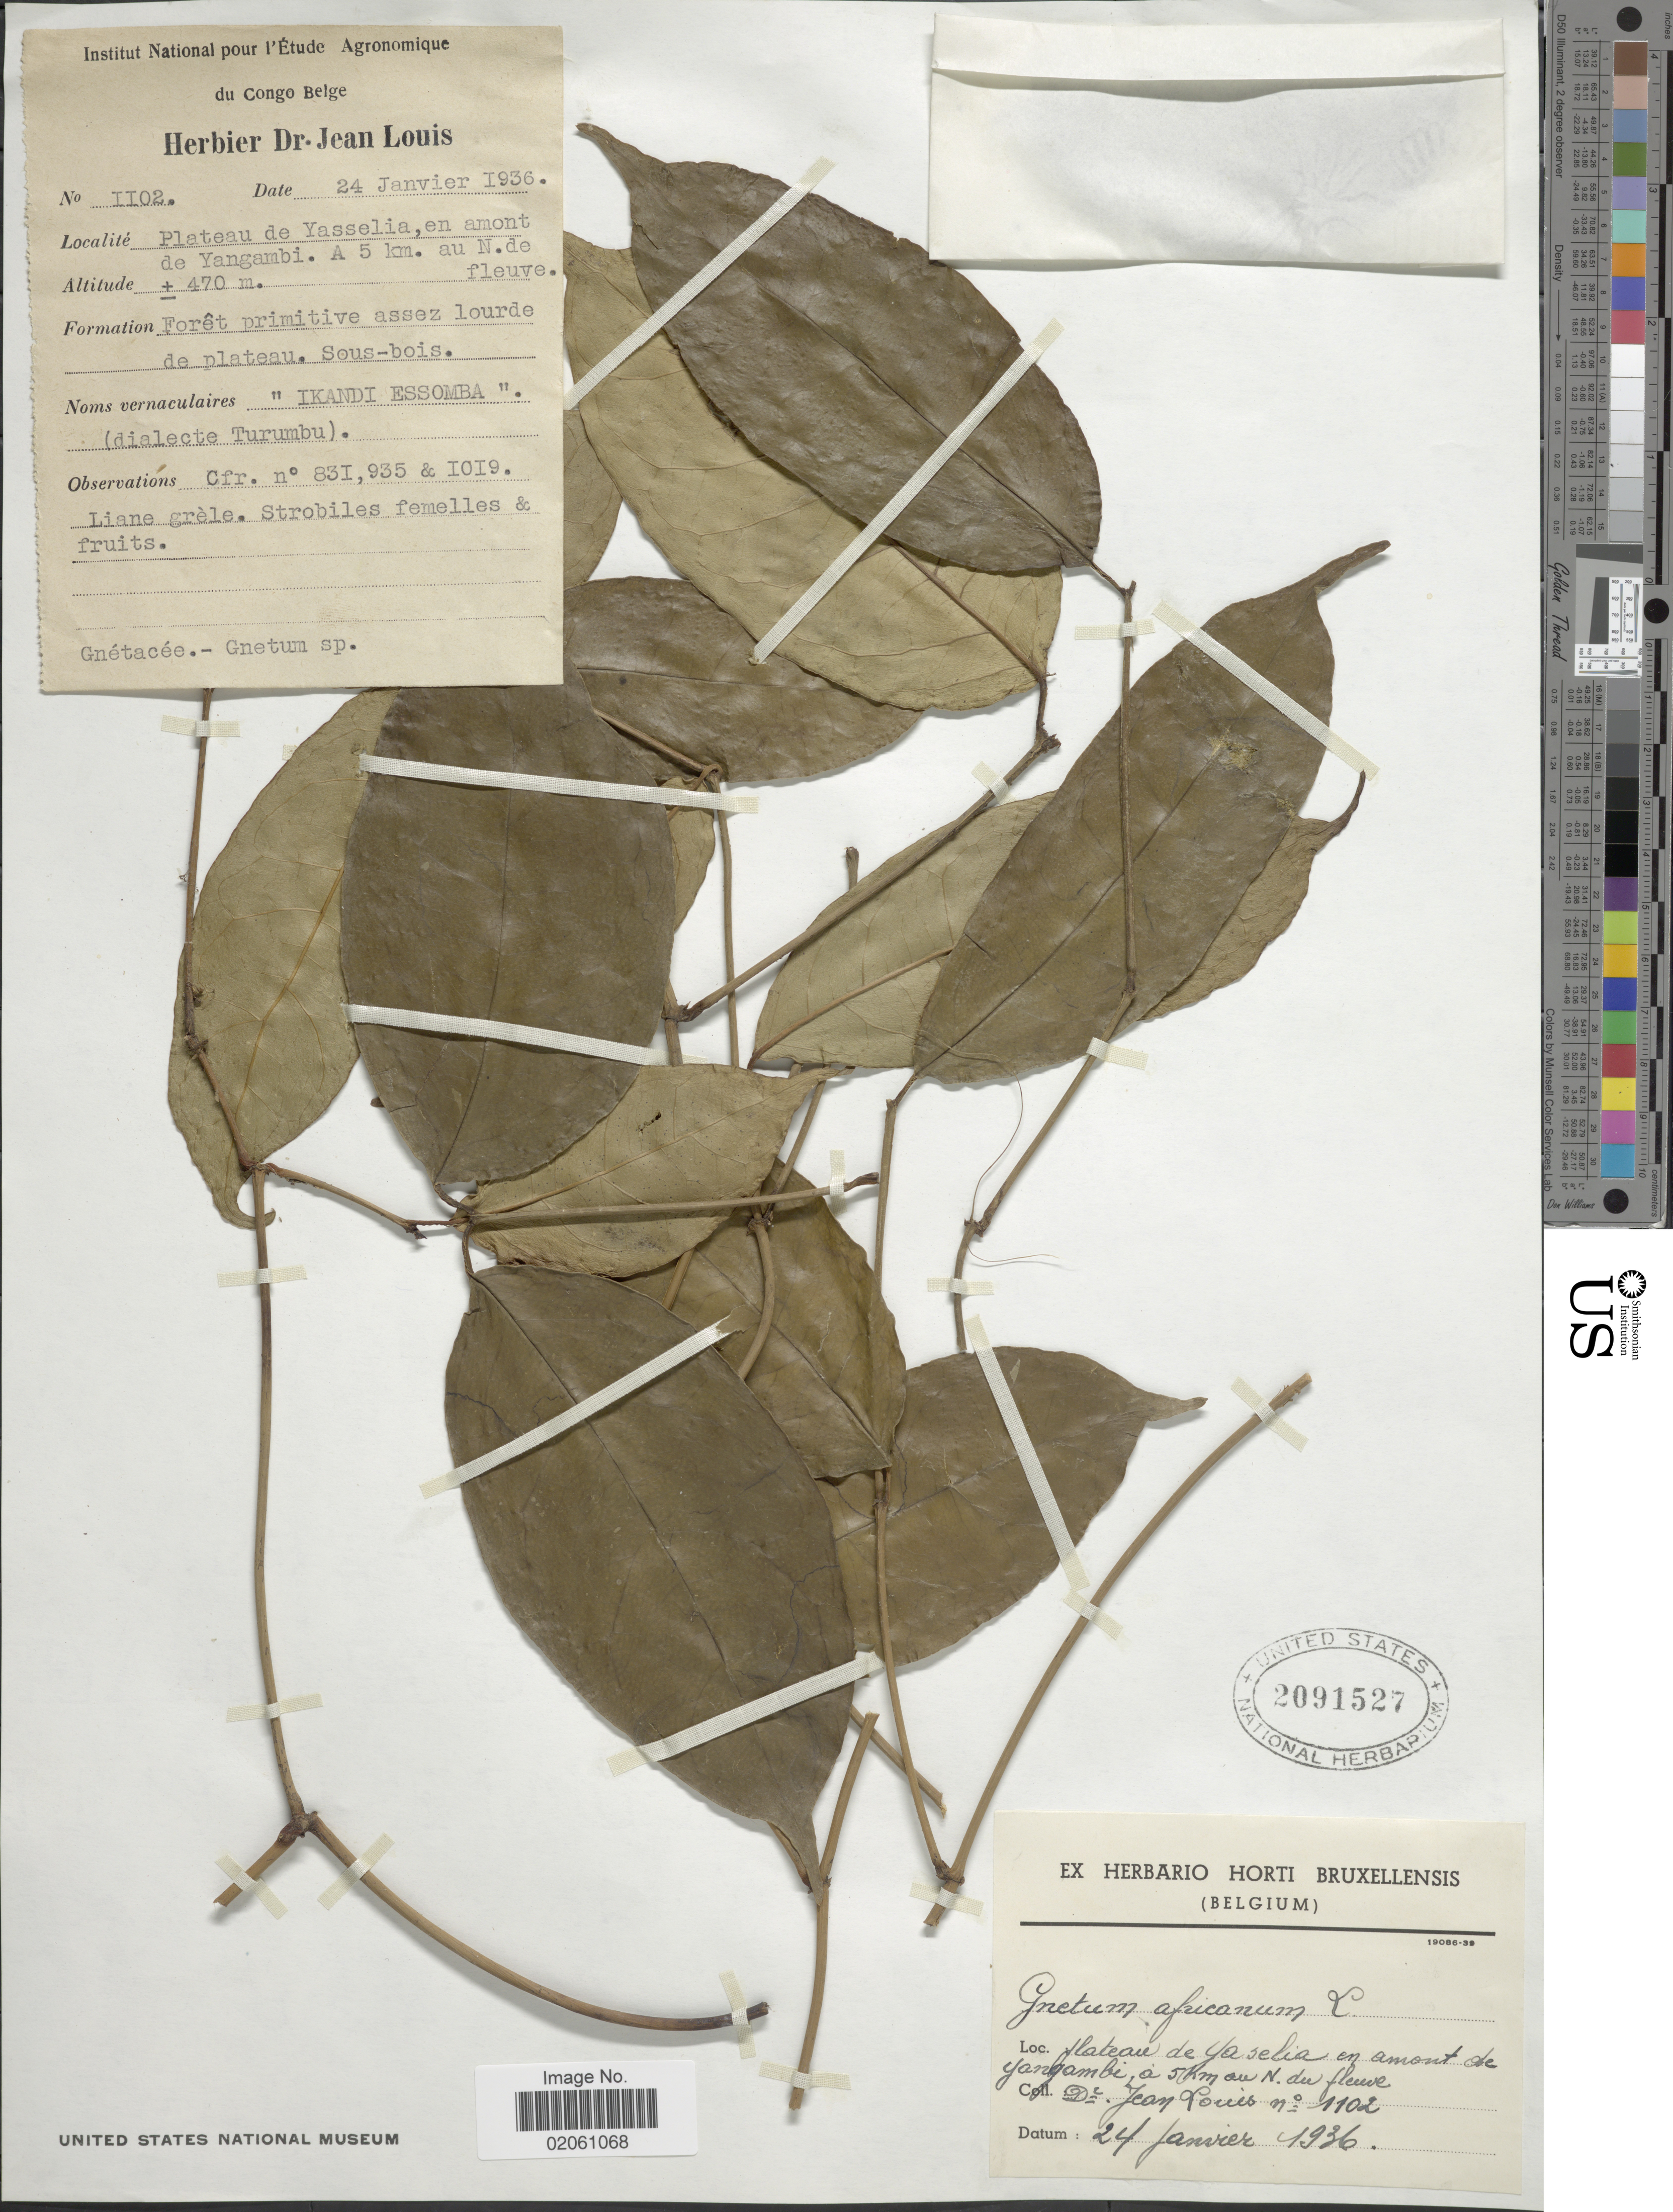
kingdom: Plantae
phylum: Tracheophyta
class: Gnetopsida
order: Gnetales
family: Gnetaceae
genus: Gnetum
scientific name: Gnetum africanum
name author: Welw.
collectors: J. Louis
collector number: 1102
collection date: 1936-01-24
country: Congo, Democratic Republic of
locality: Plateau de Ya selia en amont de Yangambi, a 5 km an N du fleuve.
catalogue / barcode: US 2091527